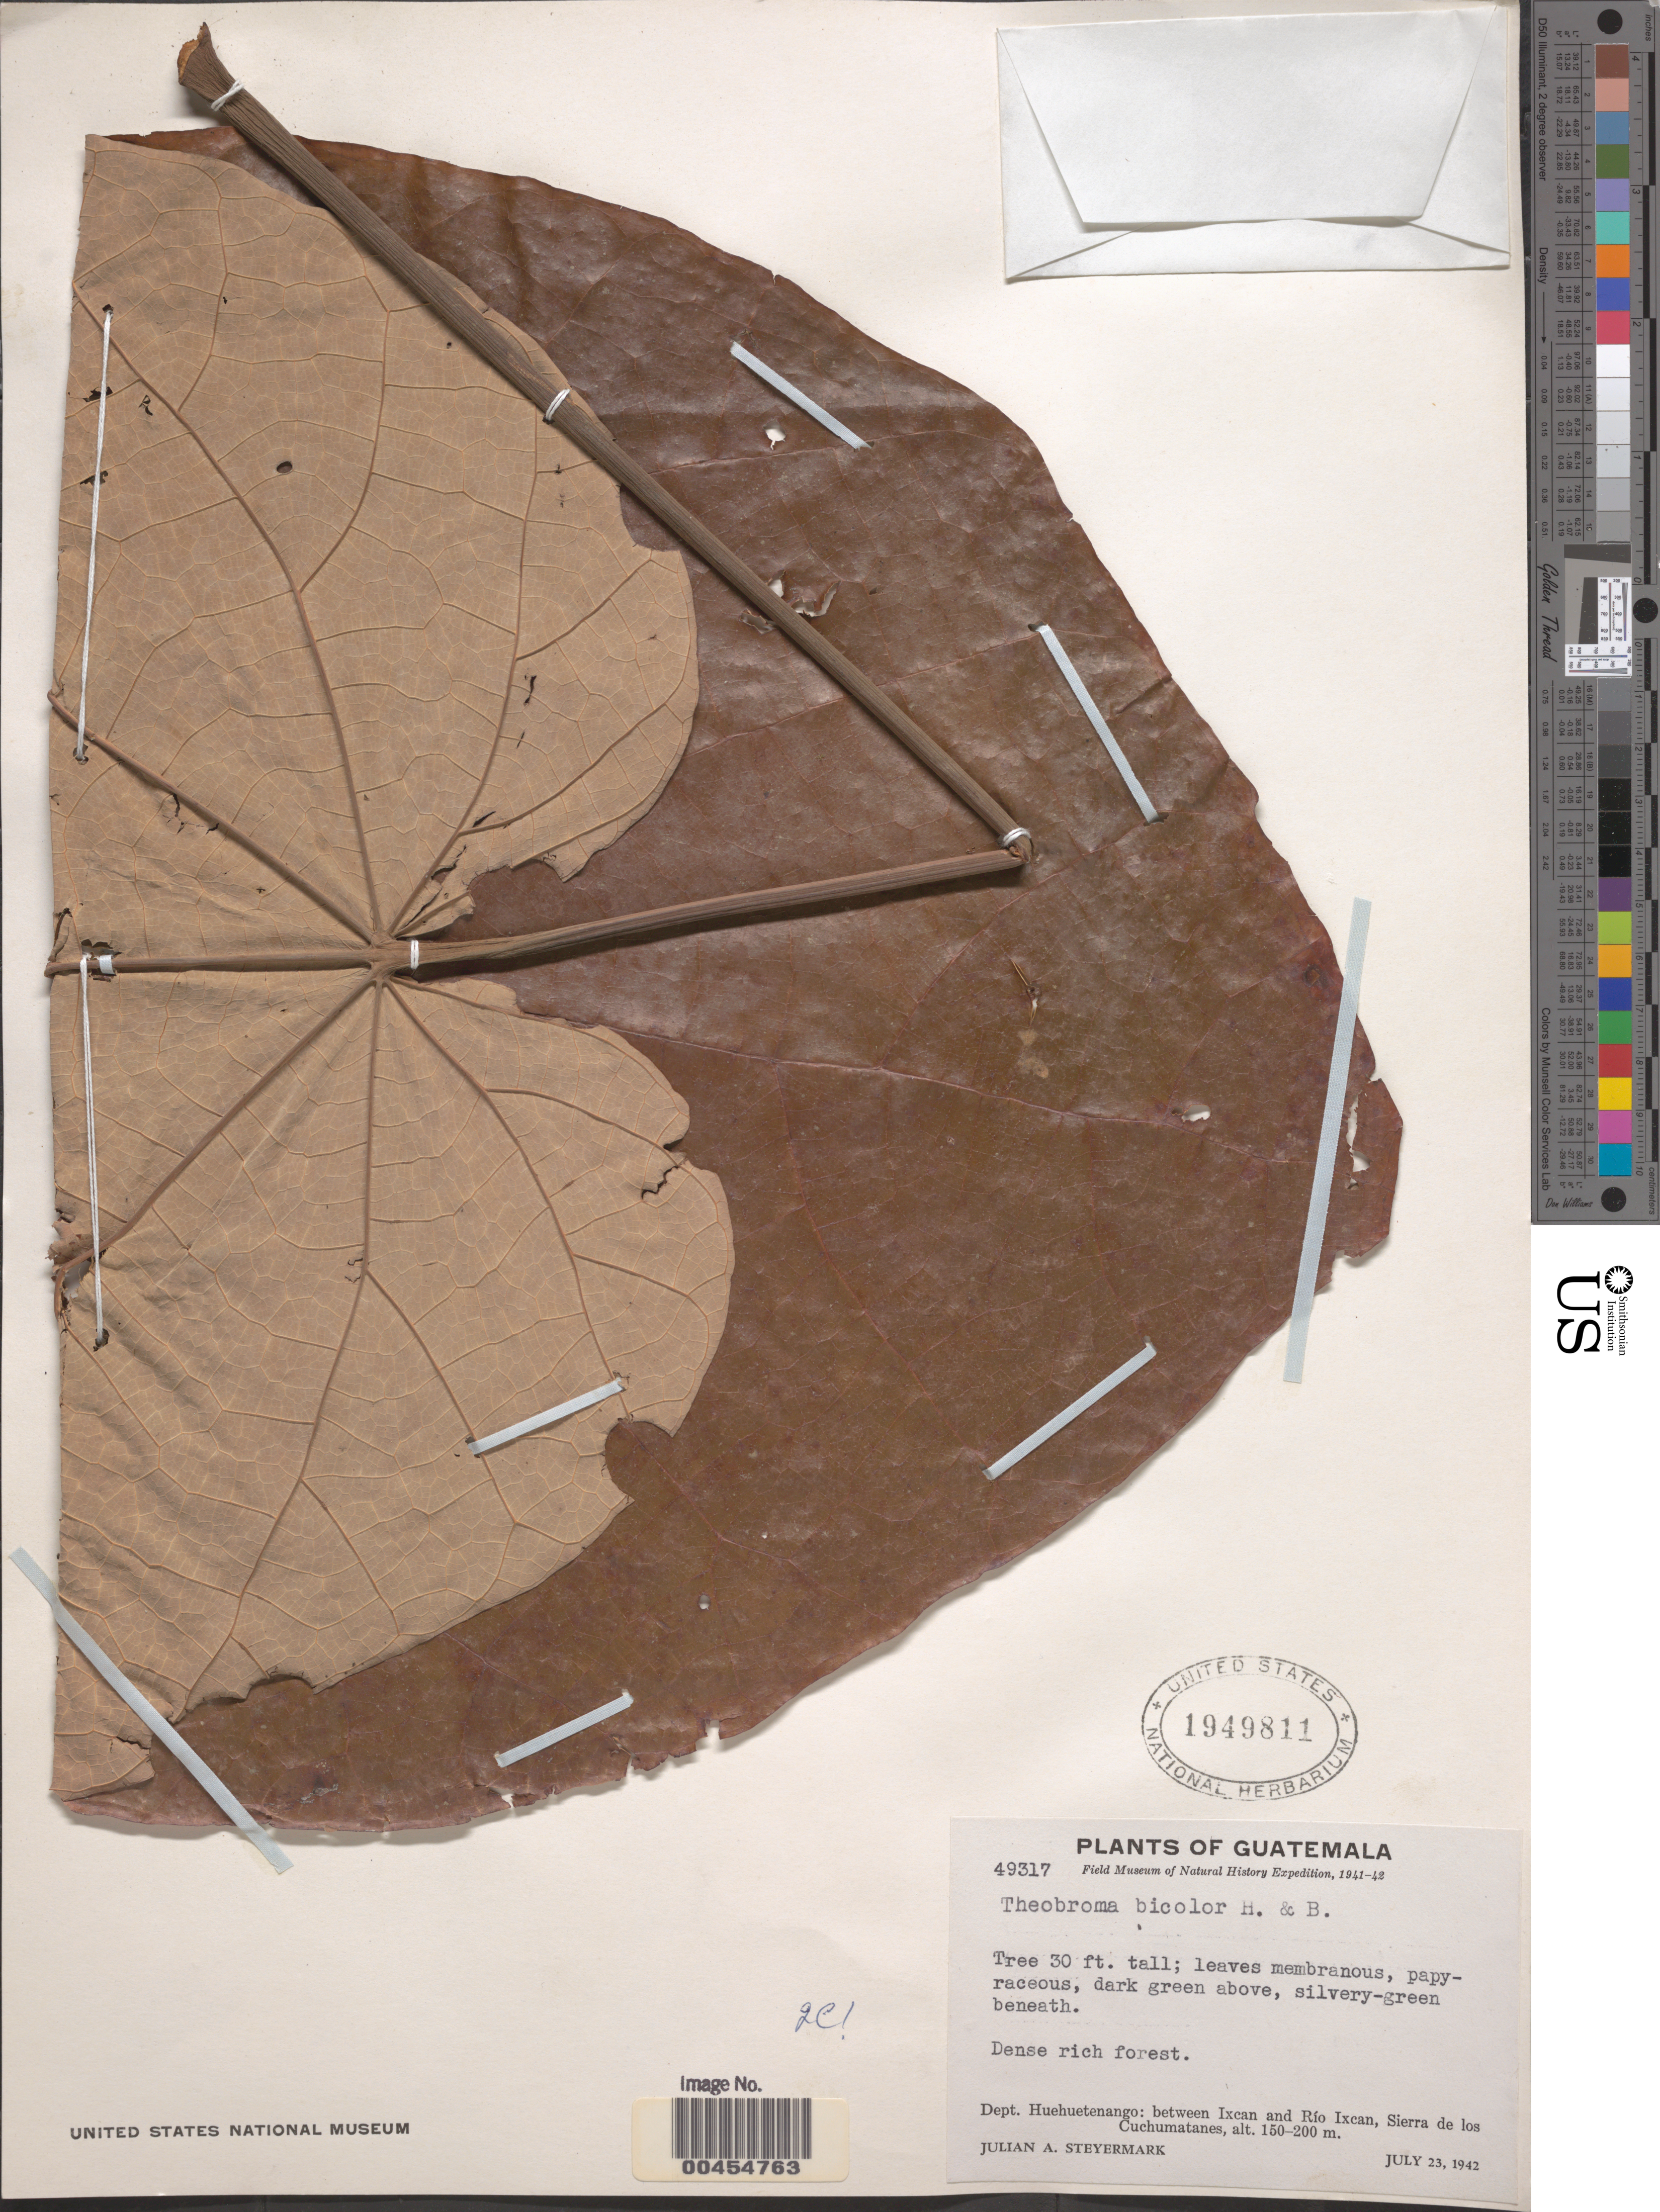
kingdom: Plantae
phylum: Tracheophyta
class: Magnoliopsida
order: Malvales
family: Malvaceae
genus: Theobroma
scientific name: Theobroma bicolor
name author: Bonpl.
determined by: Cuatrecasas, J.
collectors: J. Steyermark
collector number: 49317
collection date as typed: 23 Jul 1942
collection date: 1942-07-23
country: Guatemala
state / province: Huehuetenango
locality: Between Ixcan and Río Ixcan; Sierra de las Cuchumatanes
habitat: Dense rich forest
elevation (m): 150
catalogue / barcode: US 1949811